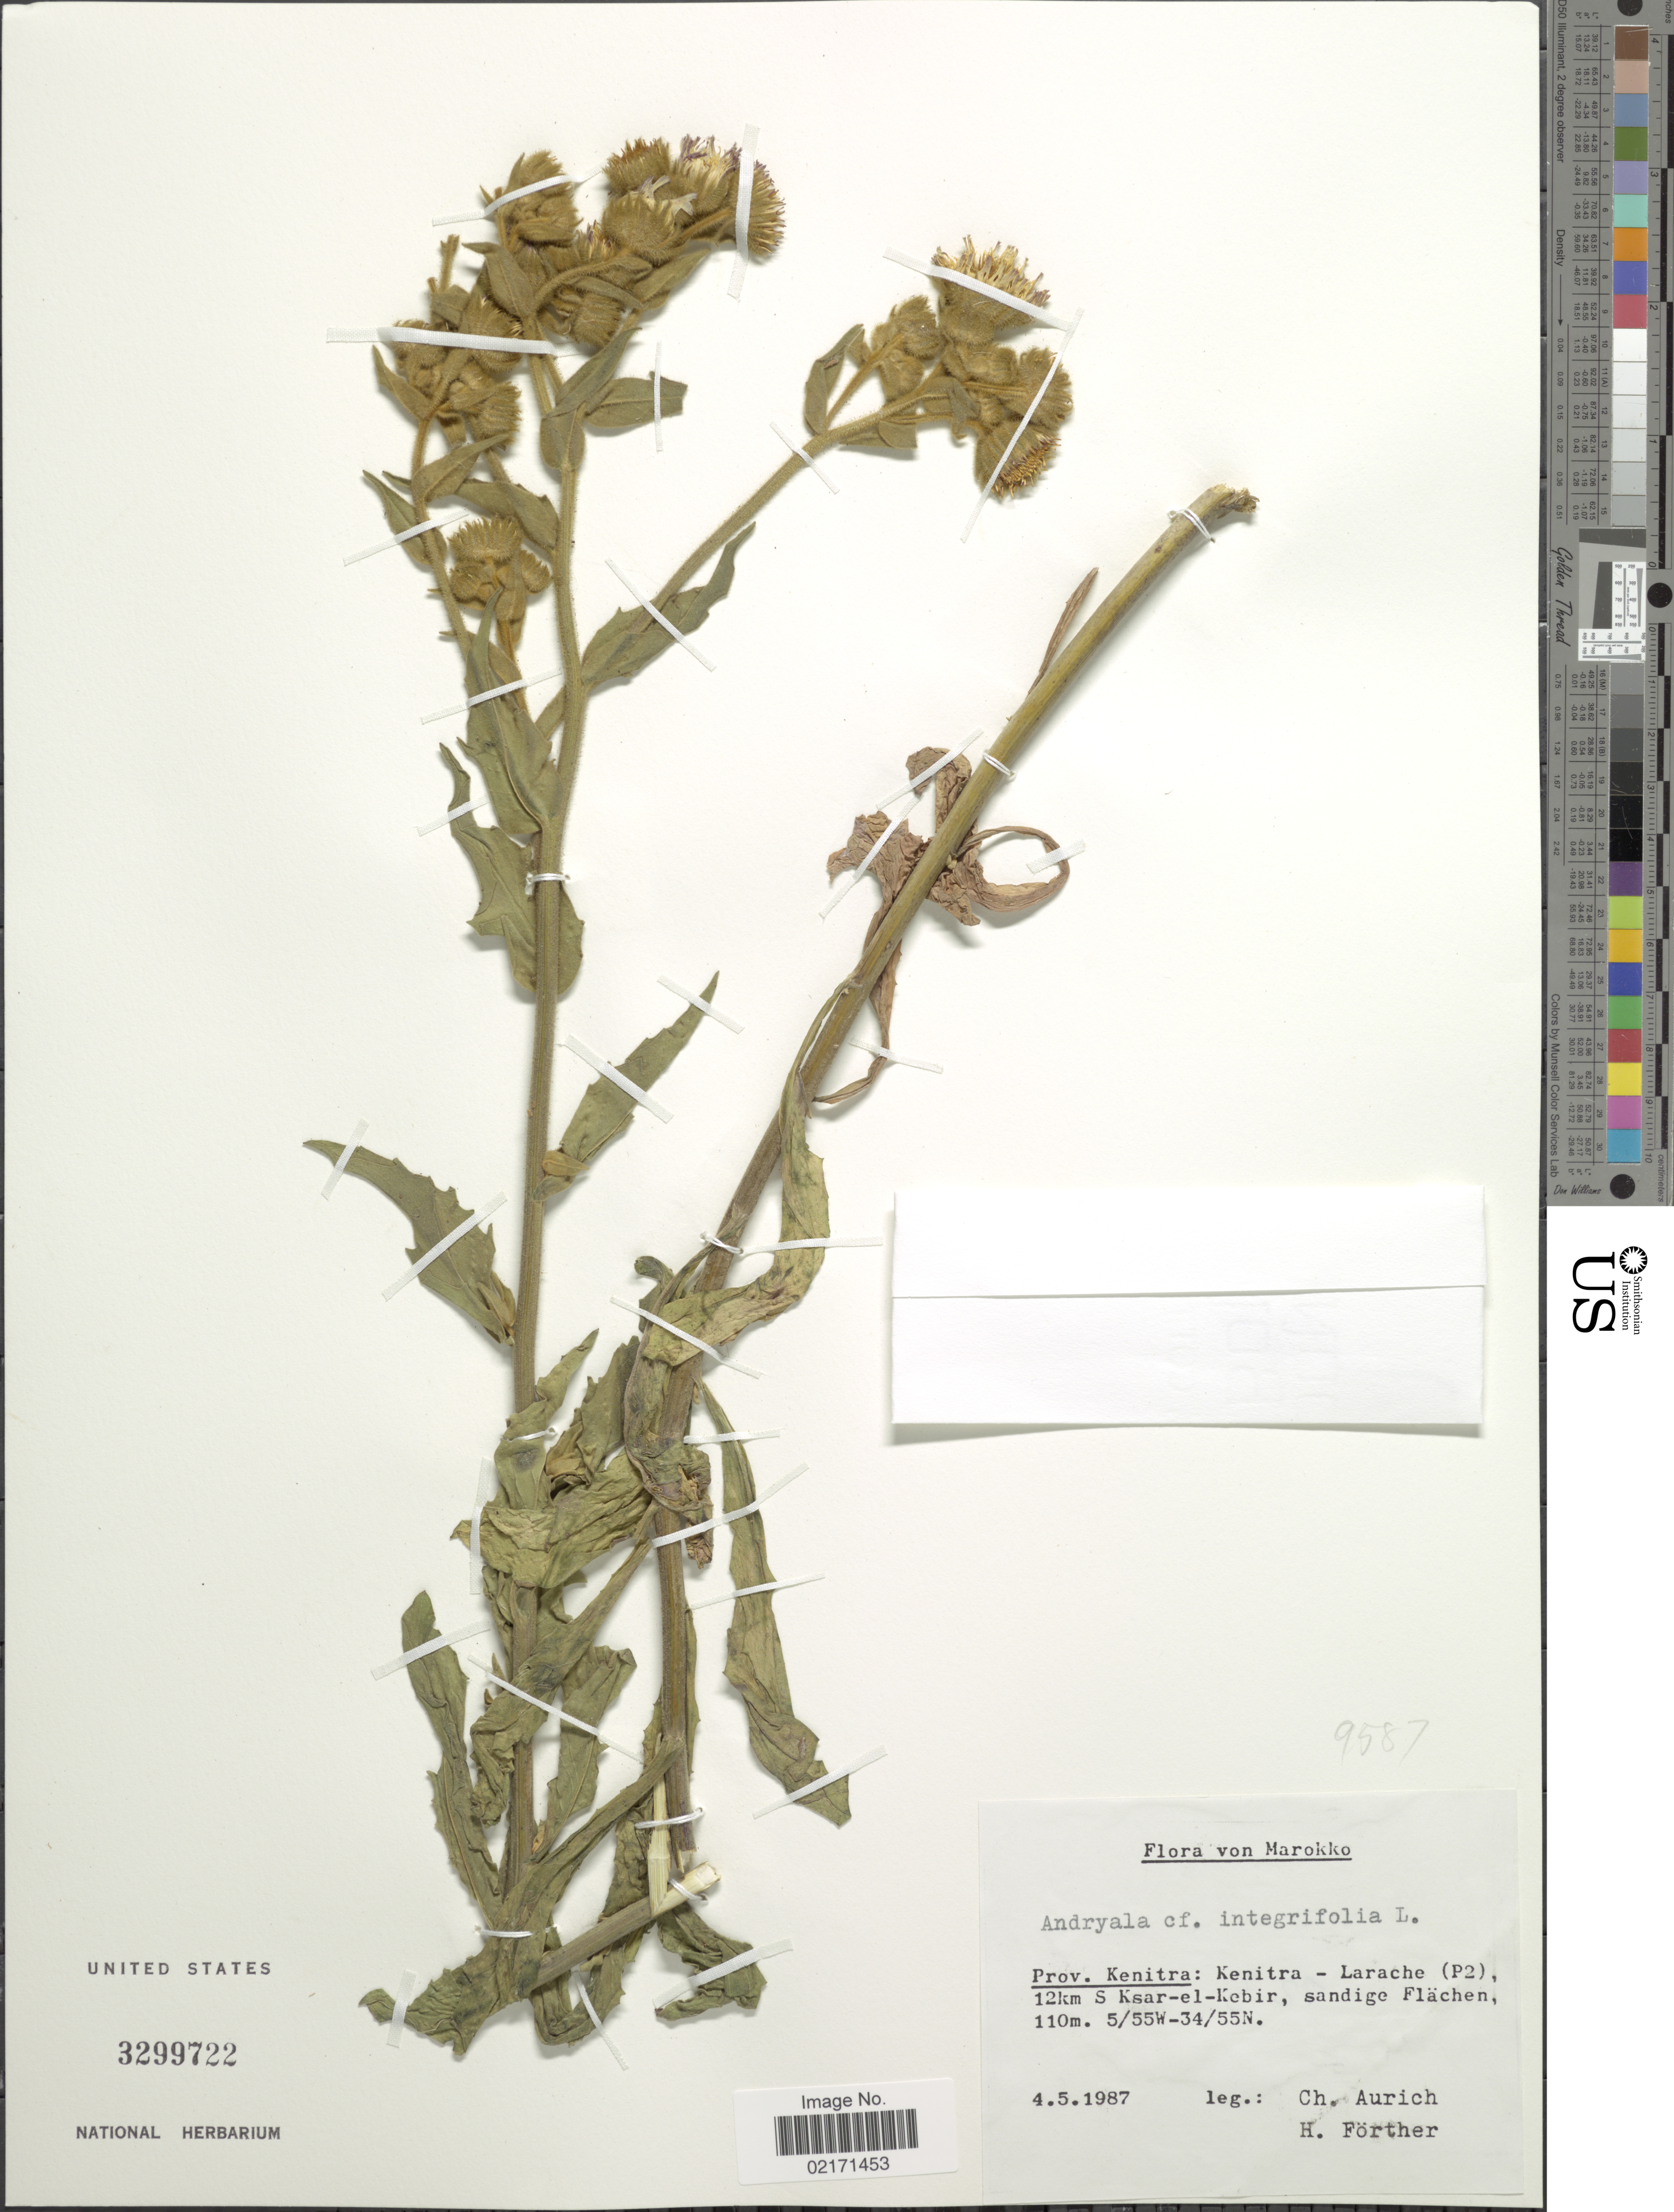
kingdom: Plantae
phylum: Tracheophyta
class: Magnoliopsida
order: Asterales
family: Asteraceae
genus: Andryala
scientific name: Andryala integrifolia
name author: L.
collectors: C. Aurich & H. Fôrther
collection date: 1987-05-04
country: Morocco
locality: Prov. Kenitra: Kenitra - Larache (P2), 12 km S Ksar-el-Kebir, sandige Flachen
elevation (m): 110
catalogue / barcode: US 3299722